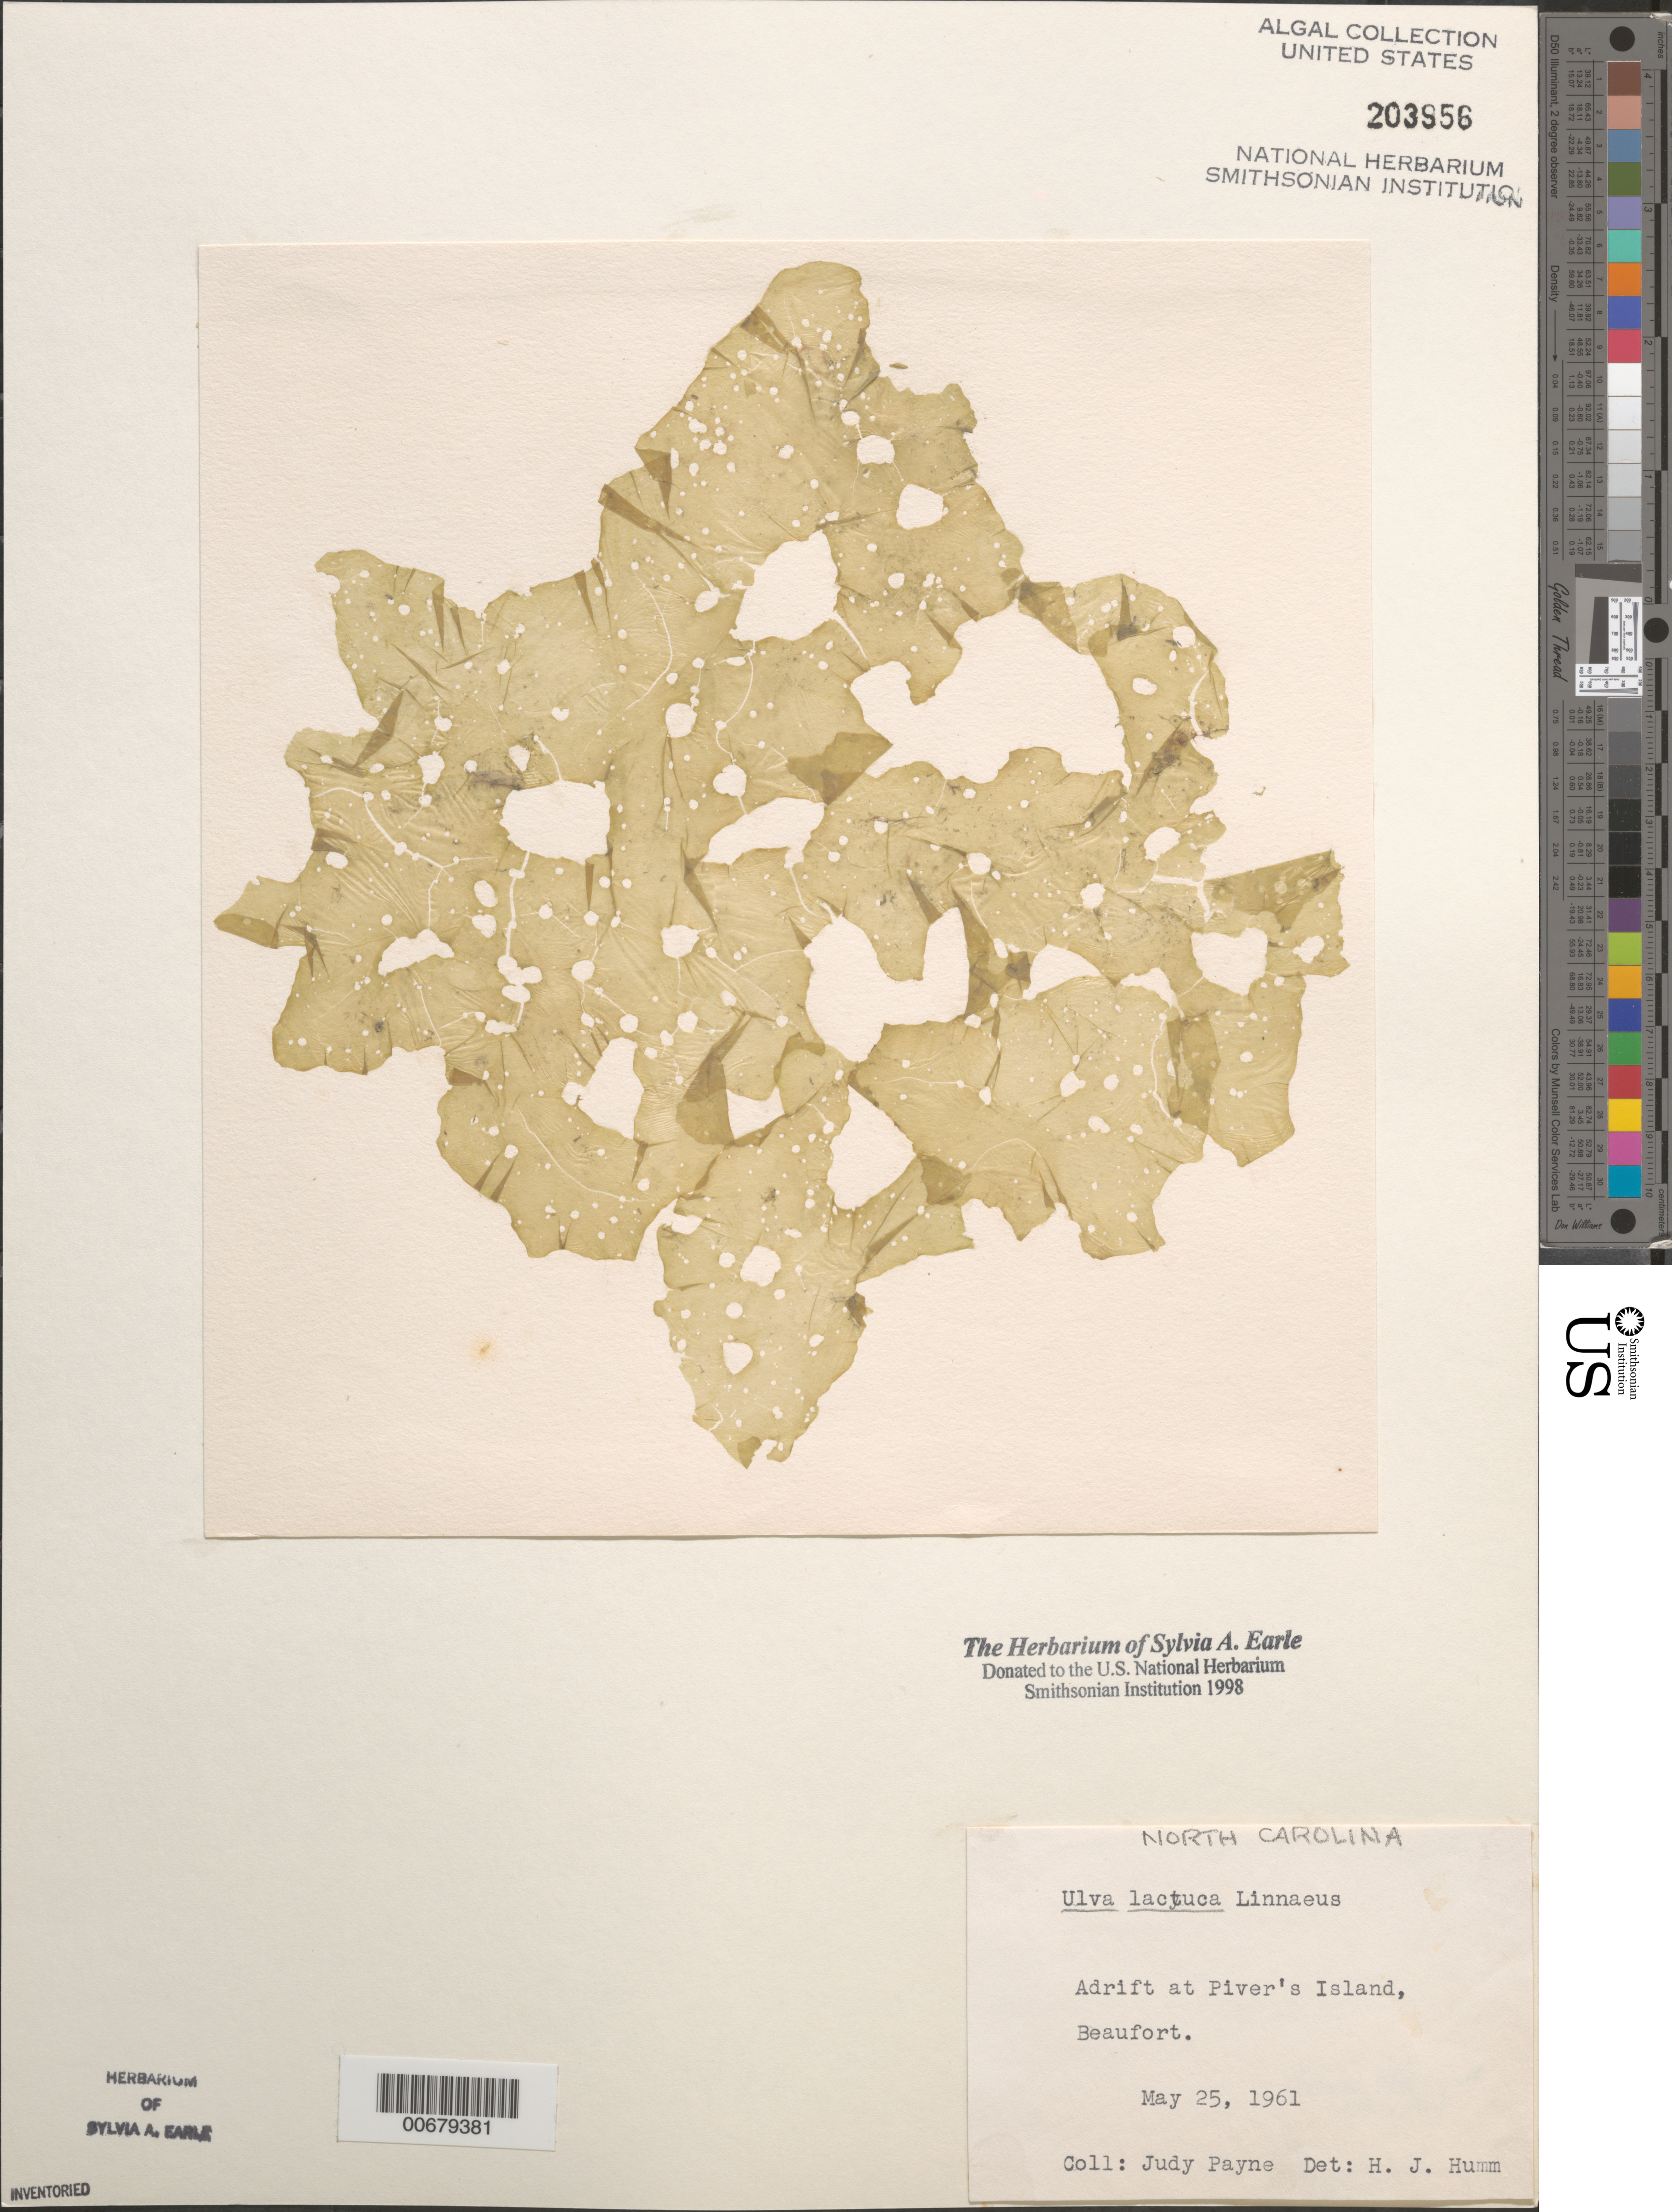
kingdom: Plantae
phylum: Chlorophyta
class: Ulvophyceae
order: Ulvales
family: Ulvaceae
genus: Ulva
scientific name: Ulva lactuca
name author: L.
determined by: Humm, Harold J.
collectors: J. Payne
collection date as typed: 25 May 1961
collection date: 1961-05-25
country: United States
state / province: North Carolina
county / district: Carteret County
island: Pivers Island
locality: Beaufort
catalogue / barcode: US 203956